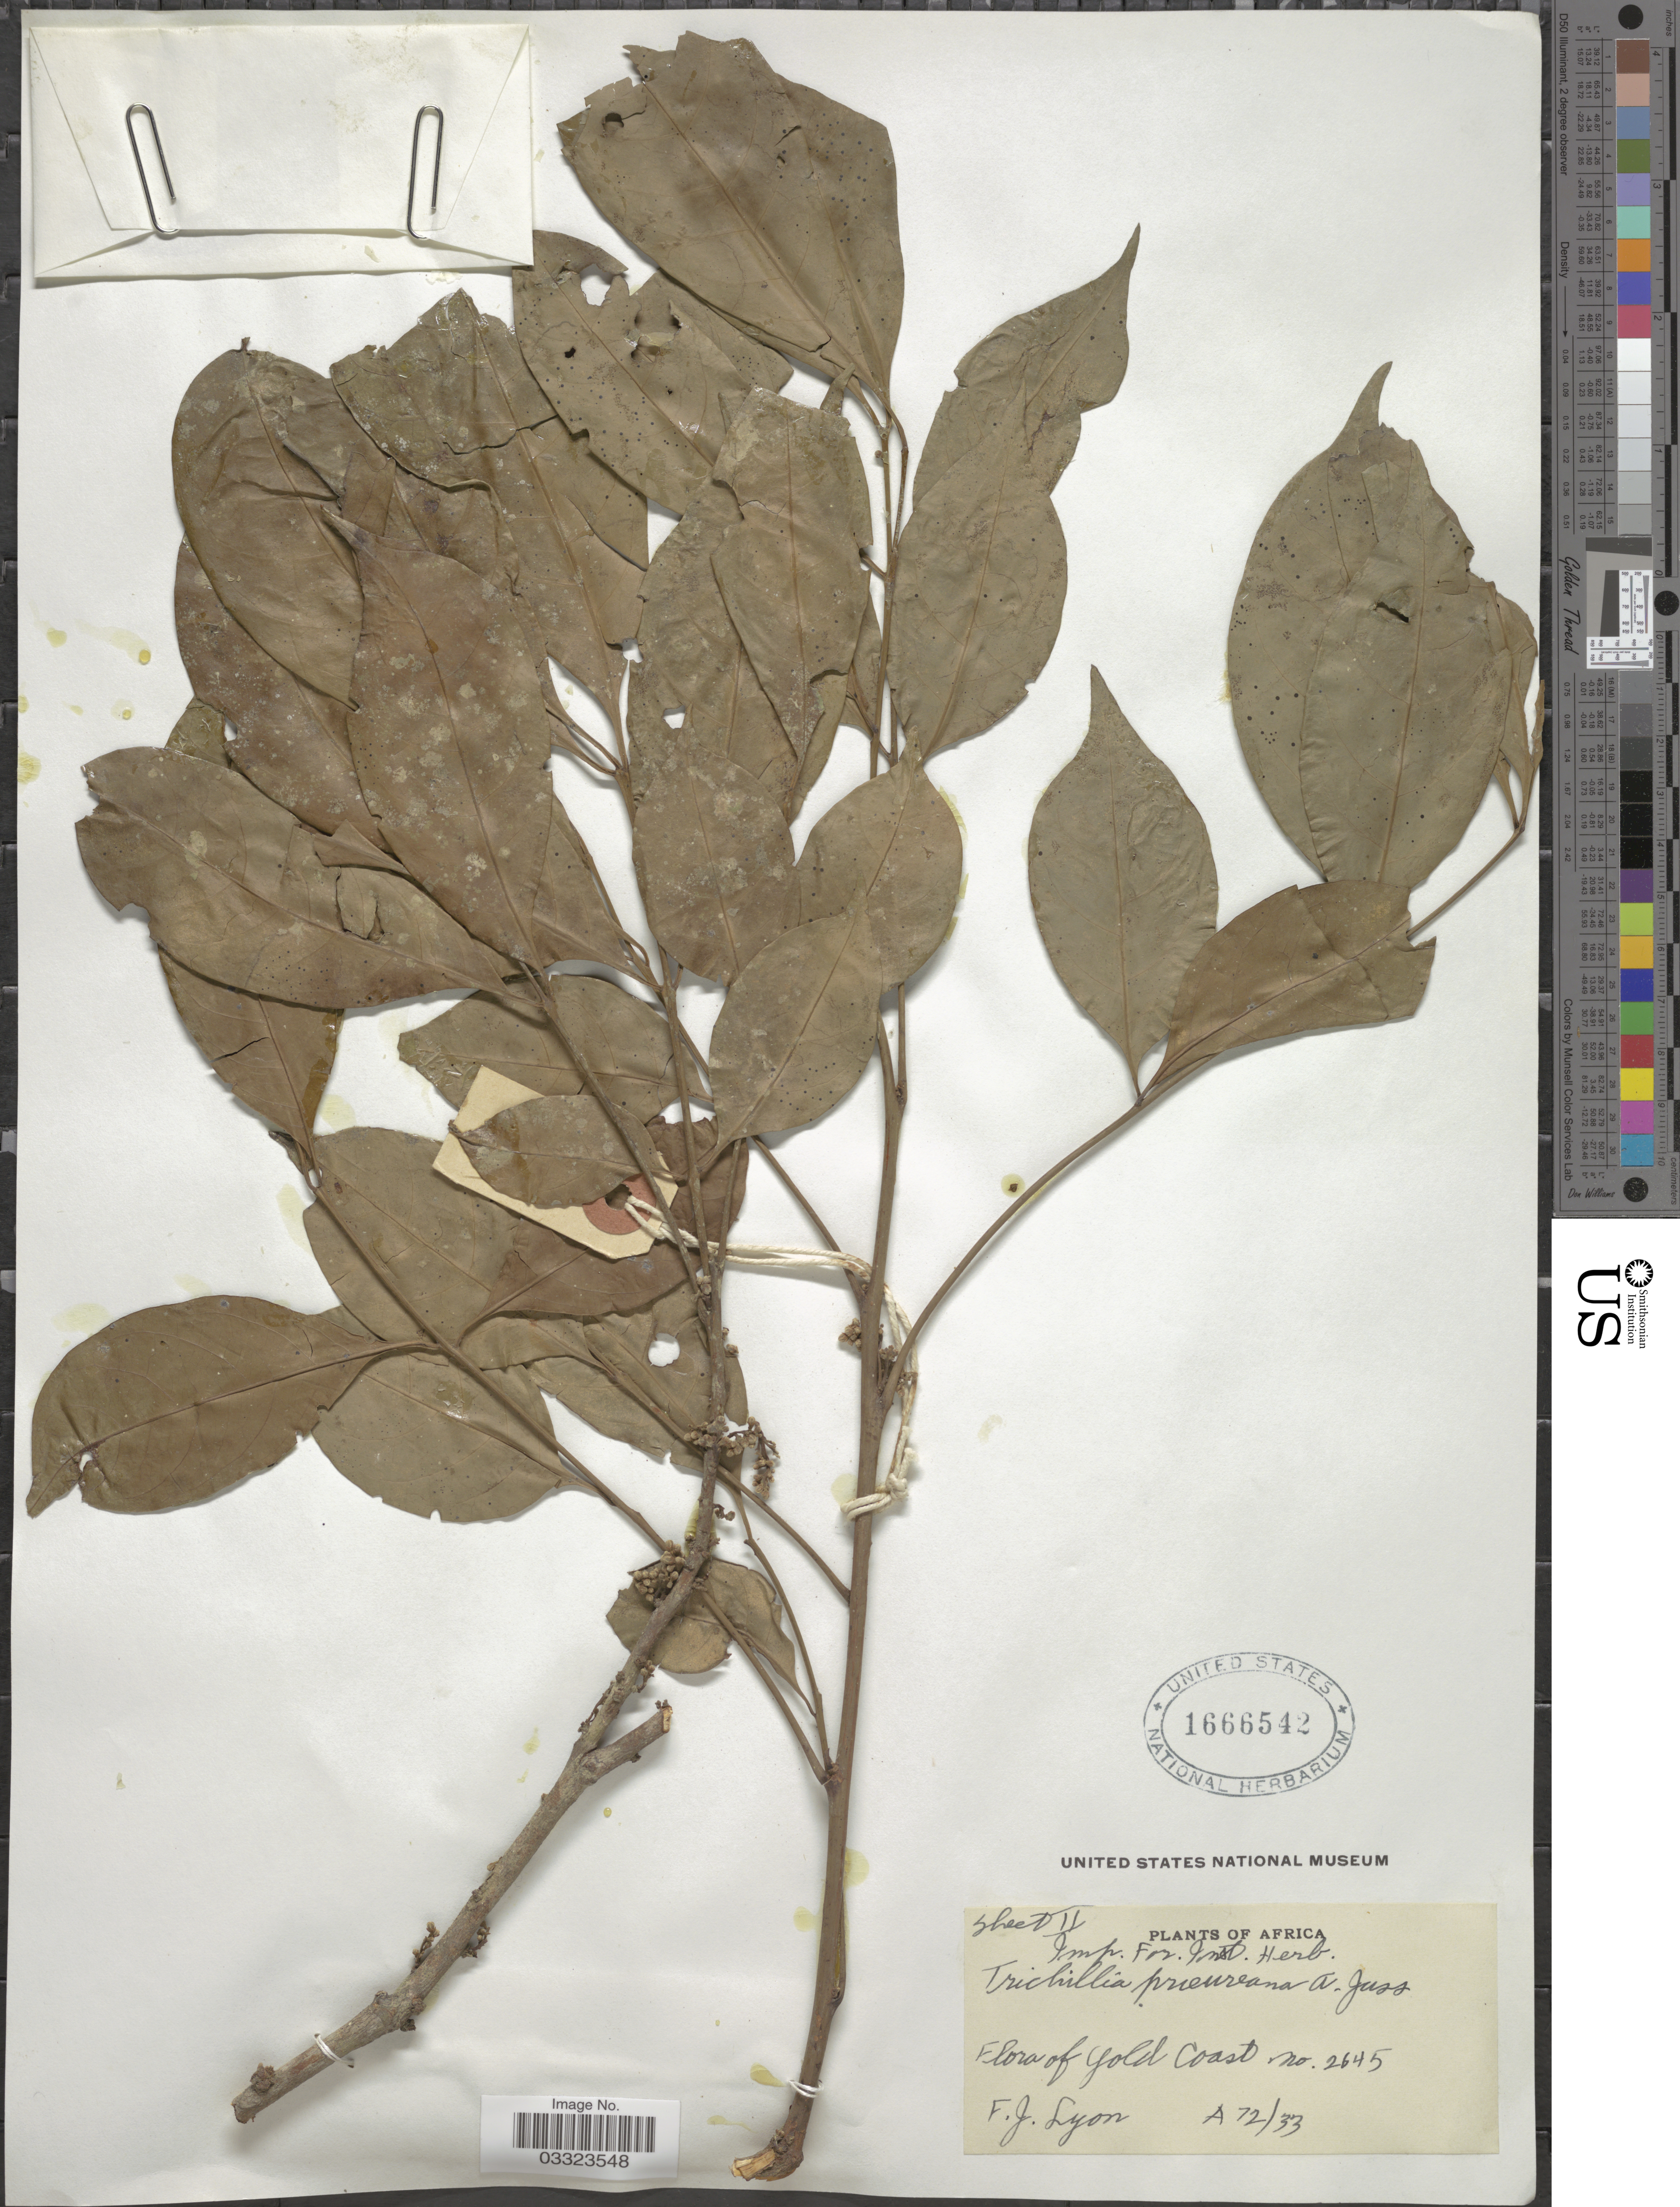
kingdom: Plantae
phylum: Tracheophyta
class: Magnoliopsida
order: Sapindales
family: Meliaceae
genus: Trichilia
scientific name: Trichilia prieureana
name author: A. Juss.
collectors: F. Lyon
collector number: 2645/ A 72/33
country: Ghana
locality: Gold Coast.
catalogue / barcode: US 1666542